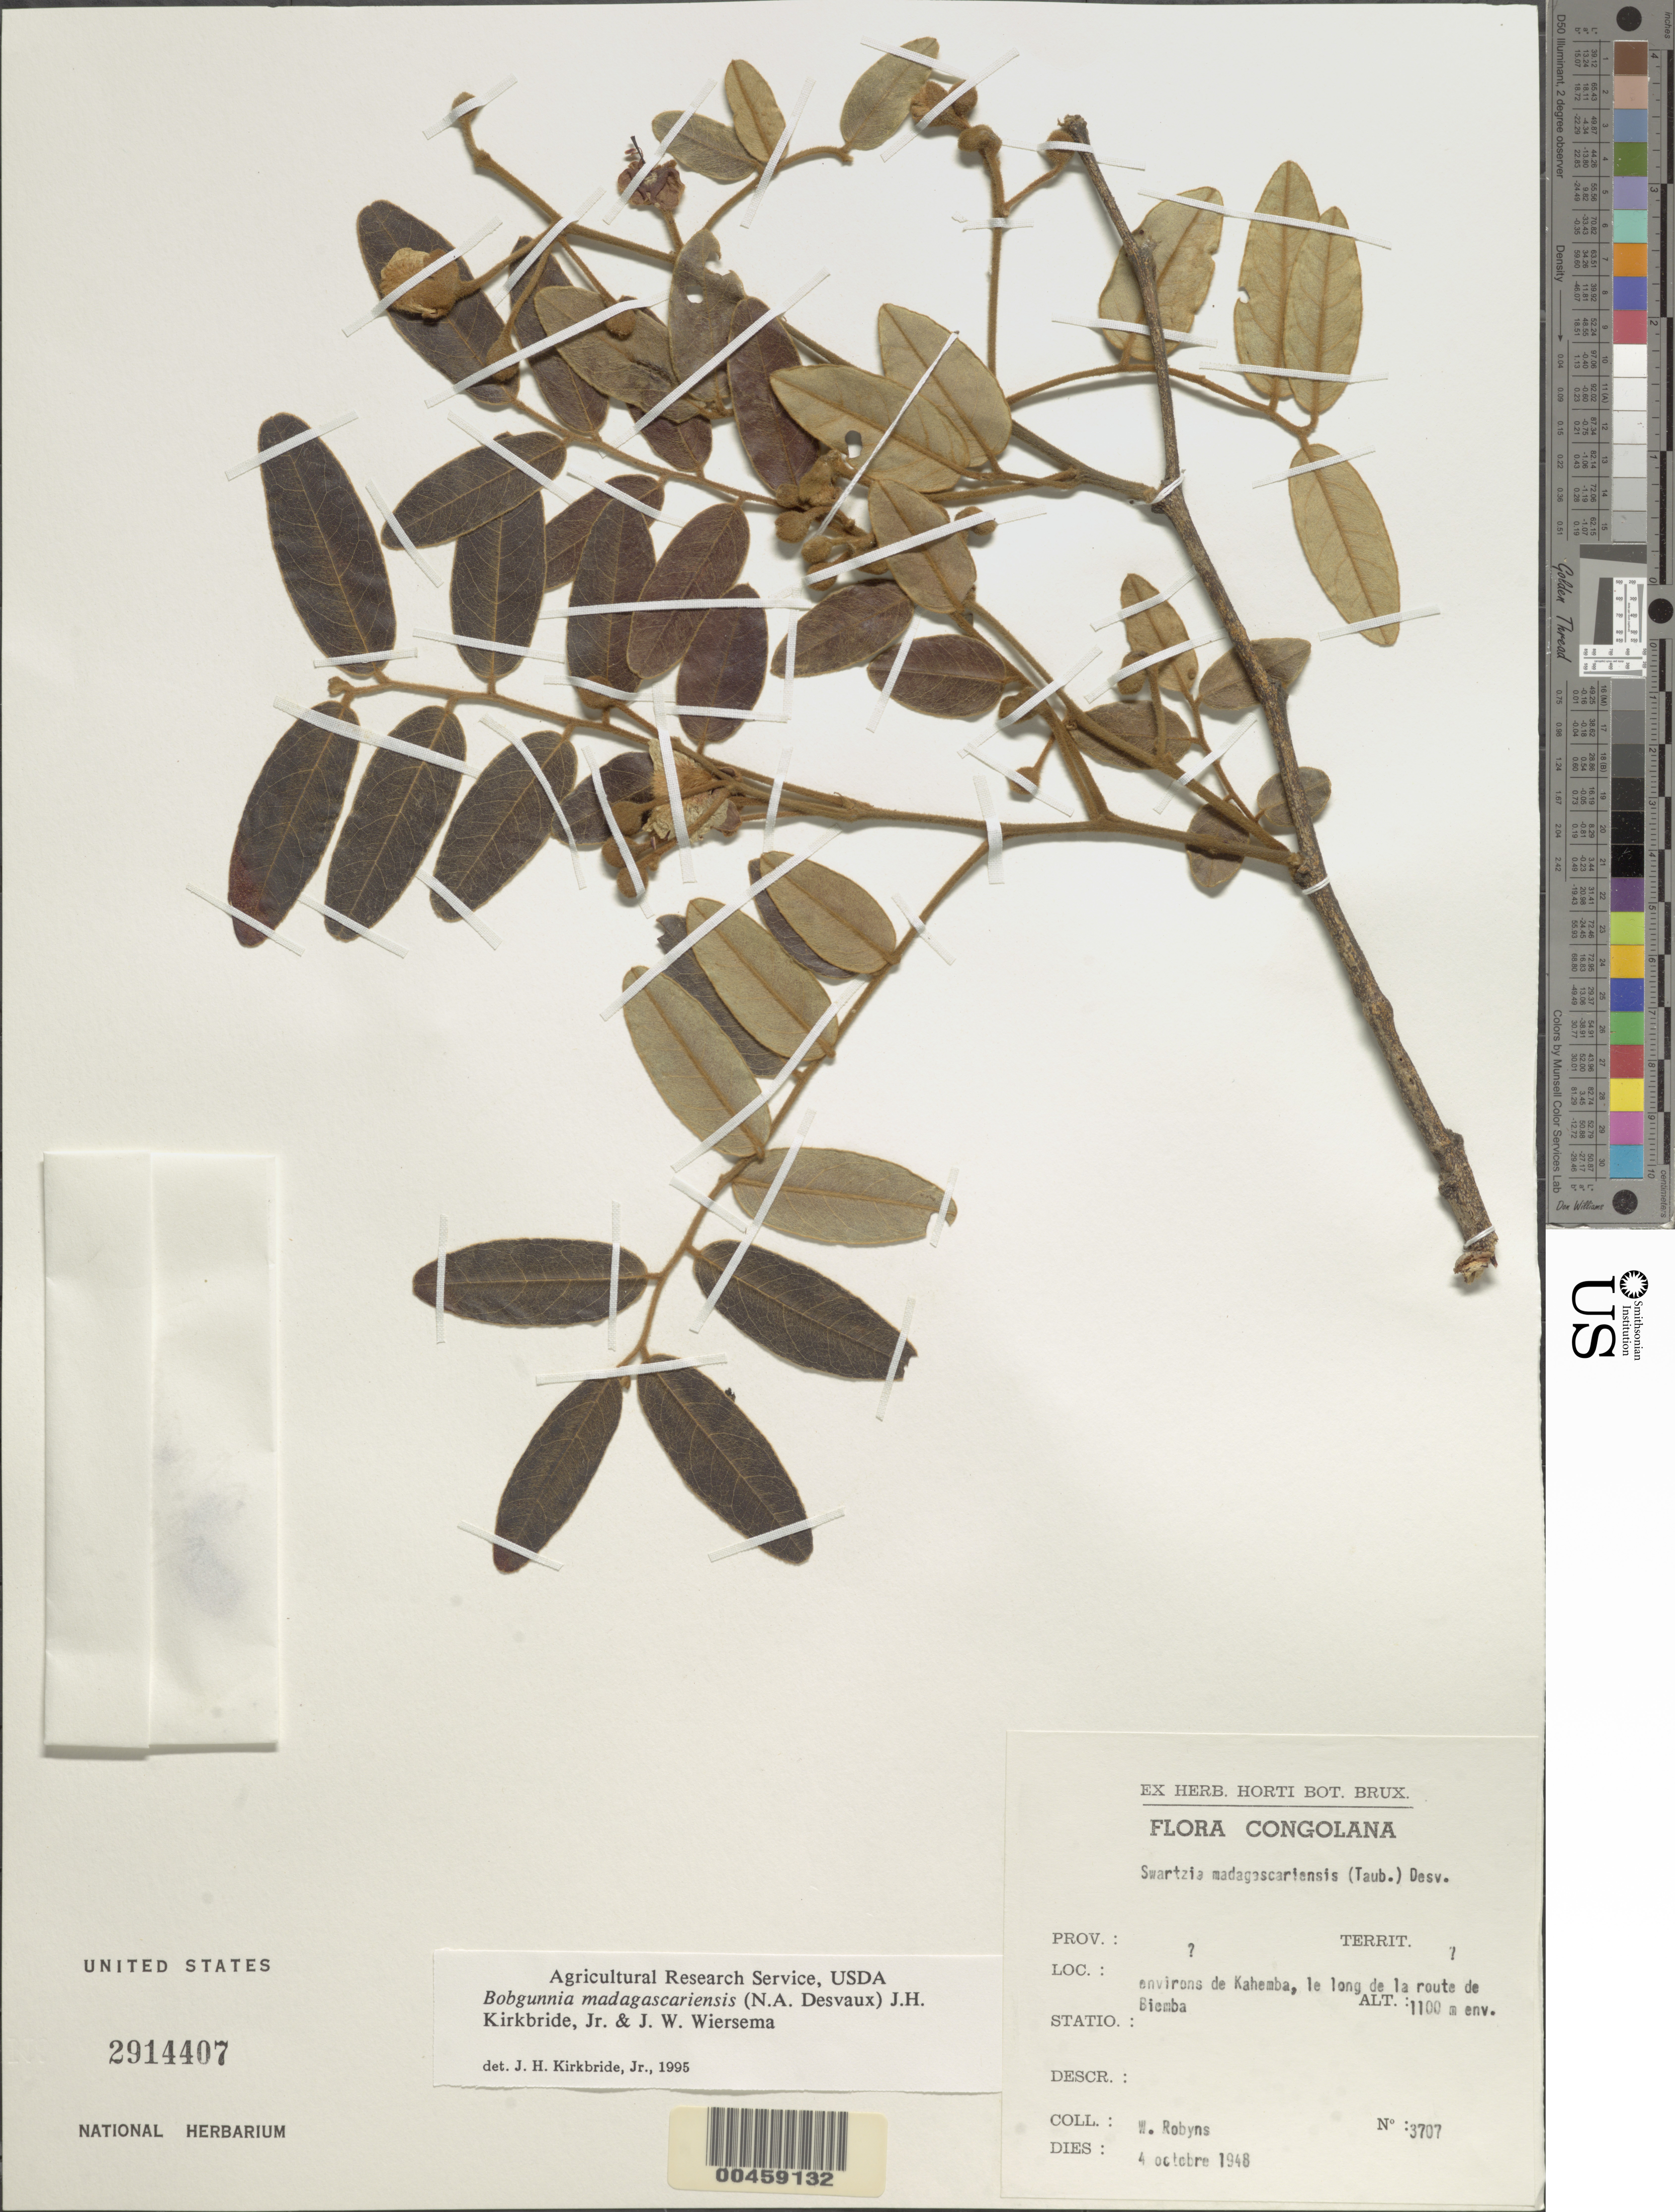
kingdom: Plantae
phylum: Tracheophyta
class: Magnoliopsida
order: Fabales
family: Fabaceae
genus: Bobgunnia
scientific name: Bobgunnia madagascarensis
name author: (Desv.) J.H. Kirkbr. & Wiersema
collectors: F. Robyns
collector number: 3707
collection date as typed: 04 Oct 1948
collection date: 1948-10-04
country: Congo, Democratic Republic of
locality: Kahemba, environs de; route de biemba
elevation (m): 1100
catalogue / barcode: US 2914407